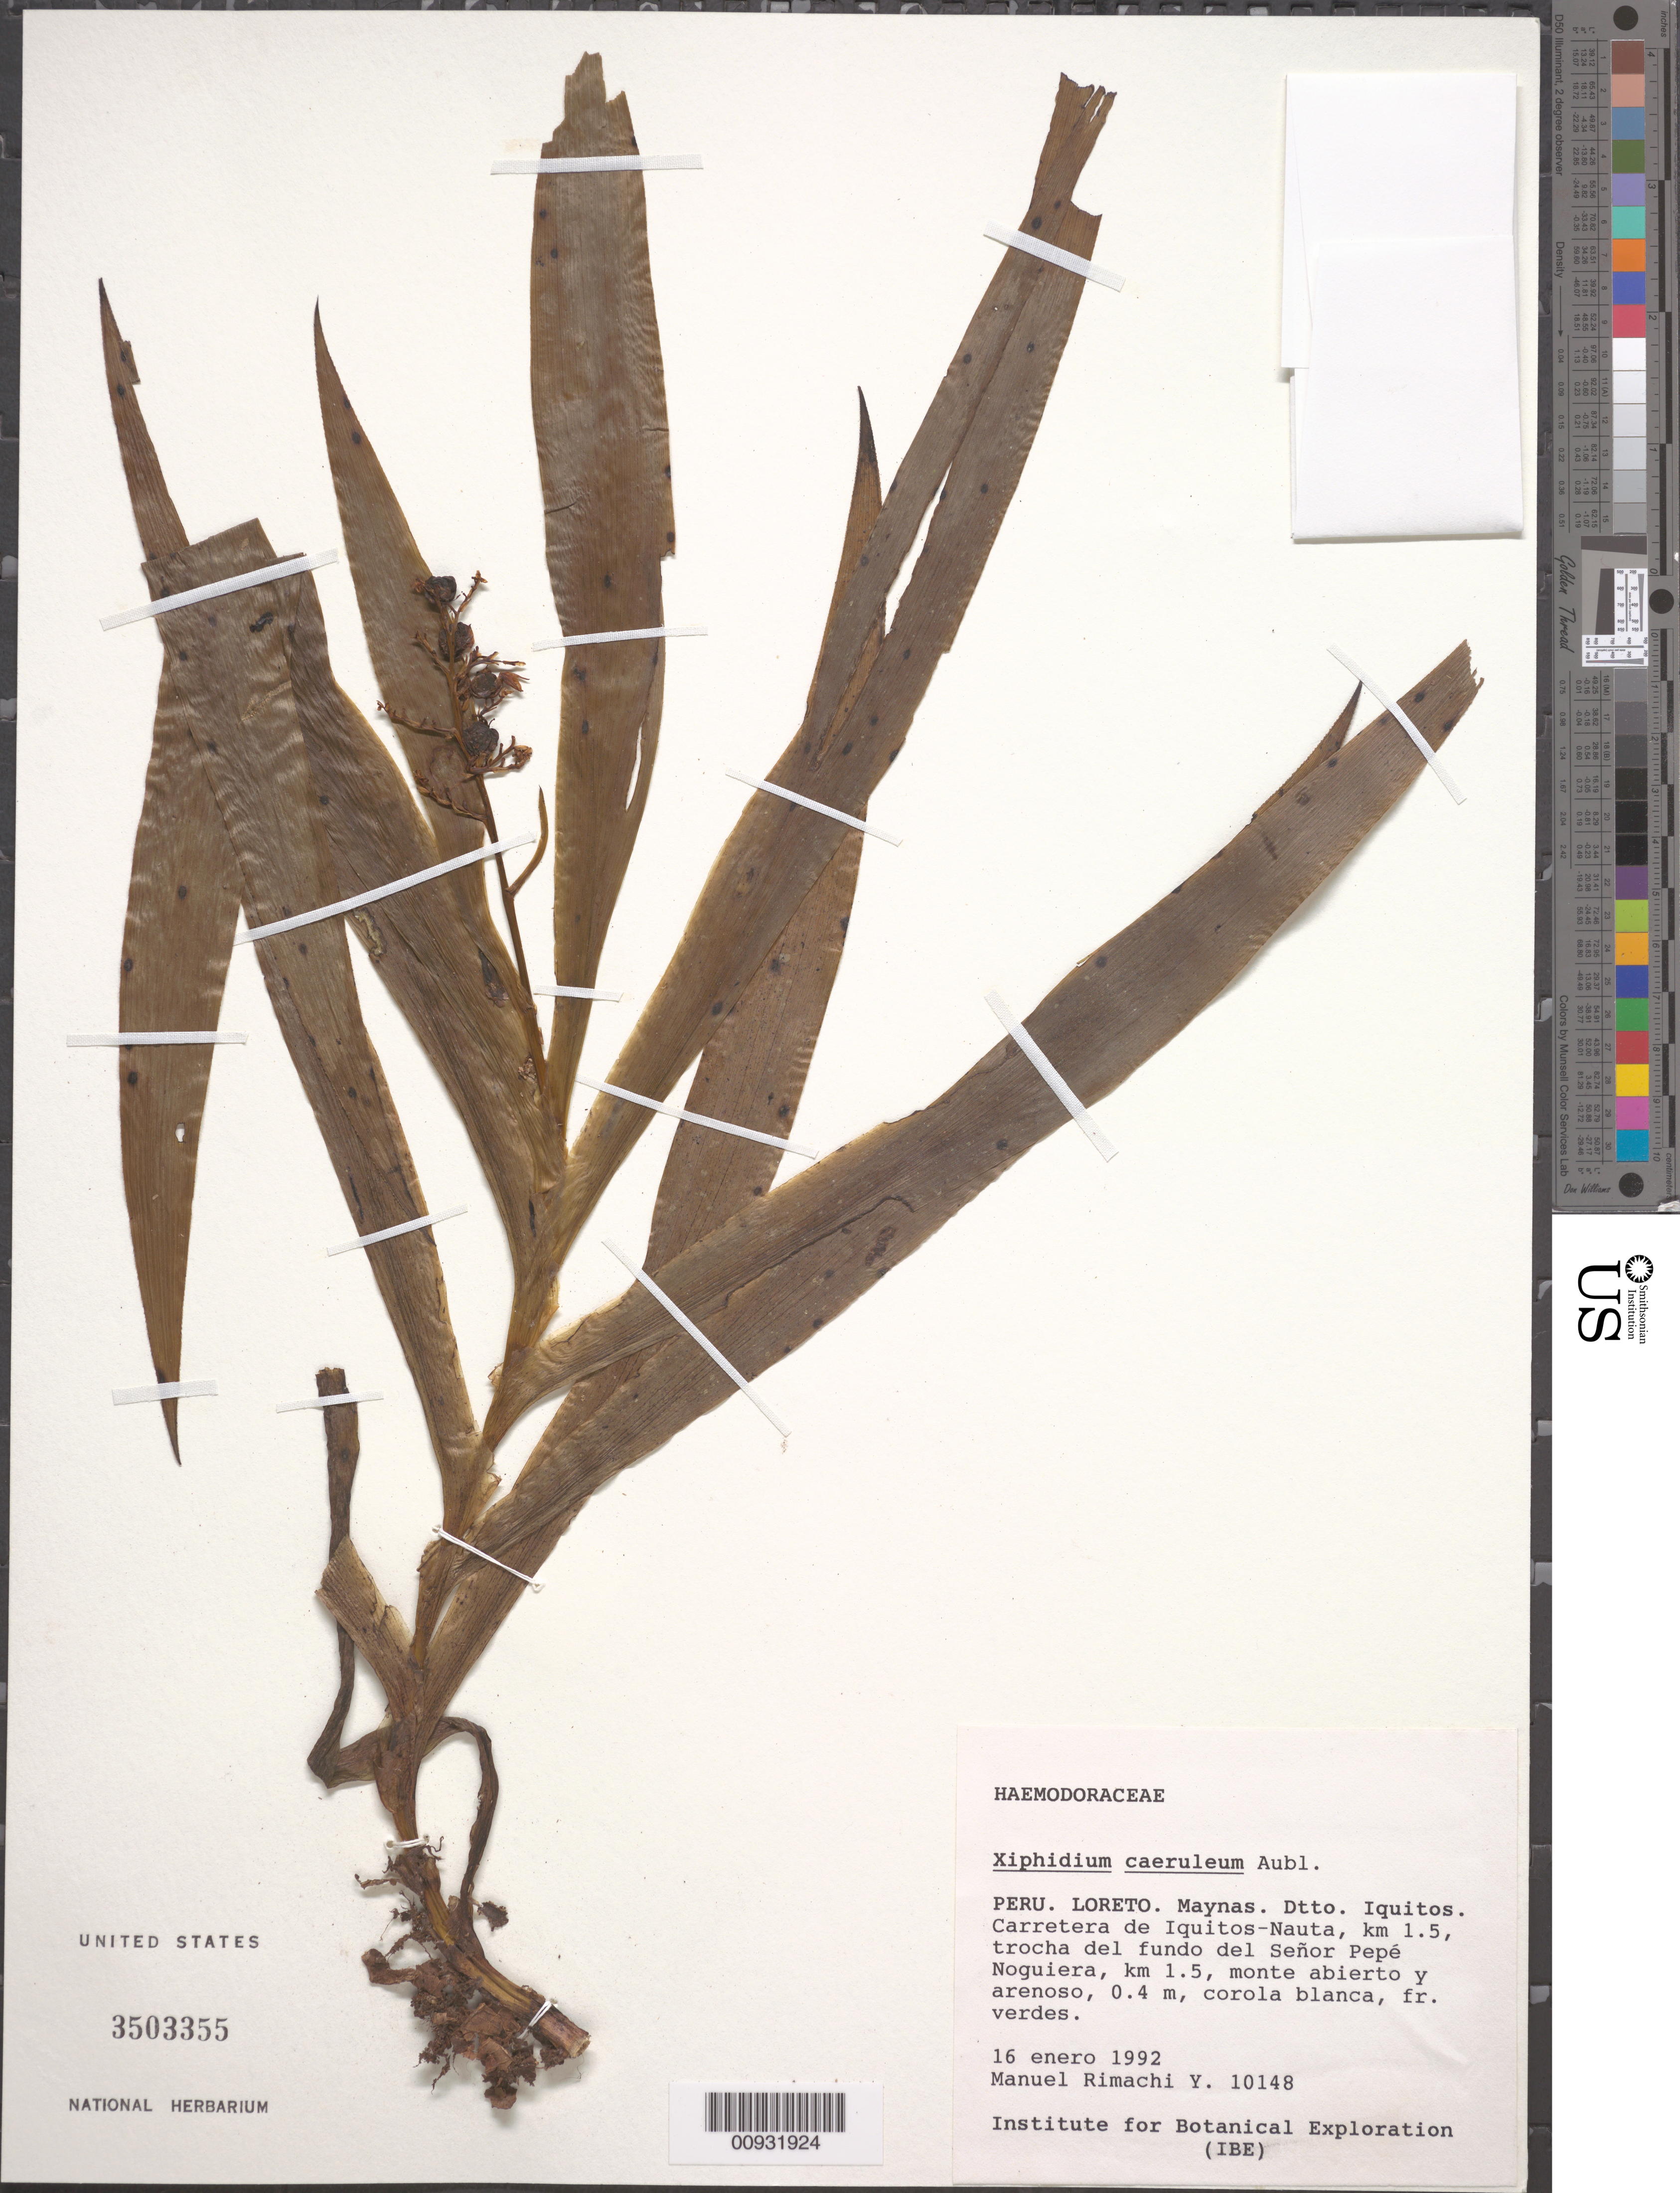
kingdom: Plantae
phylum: Tracheophyta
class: Liliopsida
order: Commelinales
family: Haemodoraceae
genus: Xiphidium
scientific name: Xiphidium caeruleum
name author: Aubl.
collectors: M. Rimachi Y.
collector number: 10148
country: Peru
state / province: Loreto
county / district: Maynas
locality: Iquitos, Carretera de Iquitos-Nauta.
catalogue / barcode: US 3503355